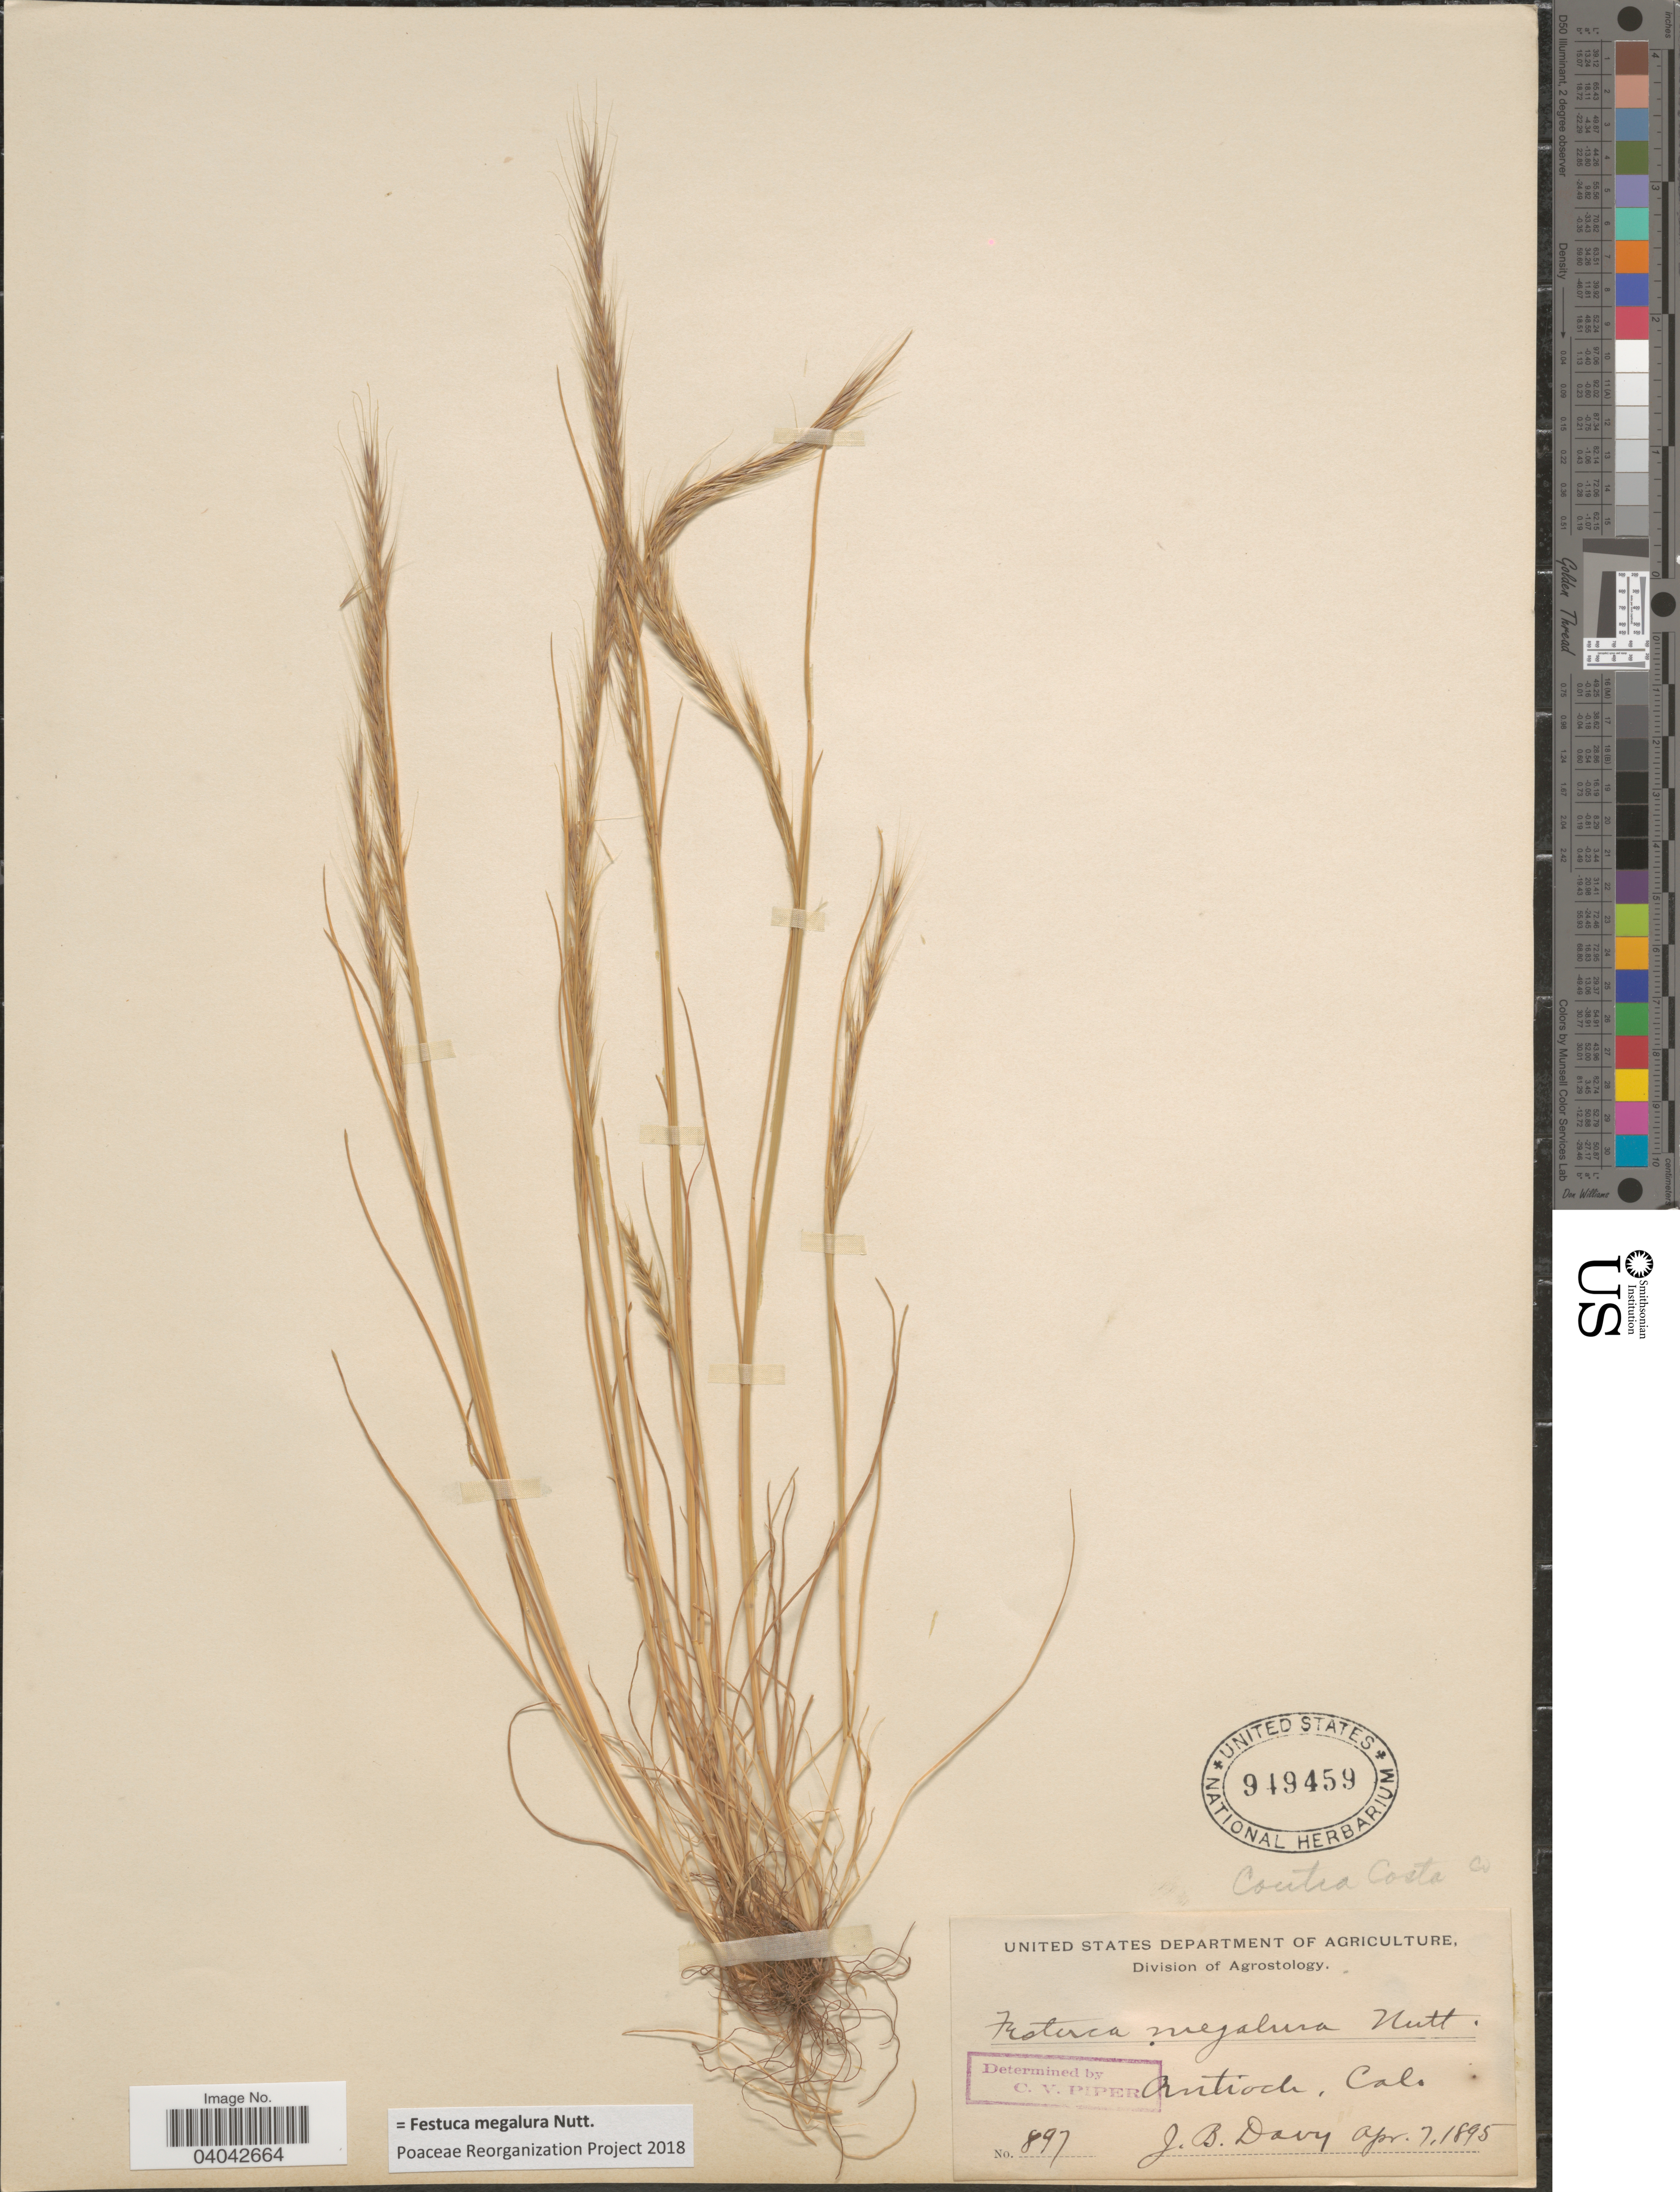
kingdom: Plantae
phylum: Tracheophyta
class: Liliopsida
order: Poales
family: Poaceae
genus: Festuca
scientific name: Festuca megalura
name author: Nutt.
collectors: J. Burtt Davy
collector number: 897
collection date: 1895-04-07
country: United States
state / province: California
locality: Antioch.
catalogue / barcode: US 949459